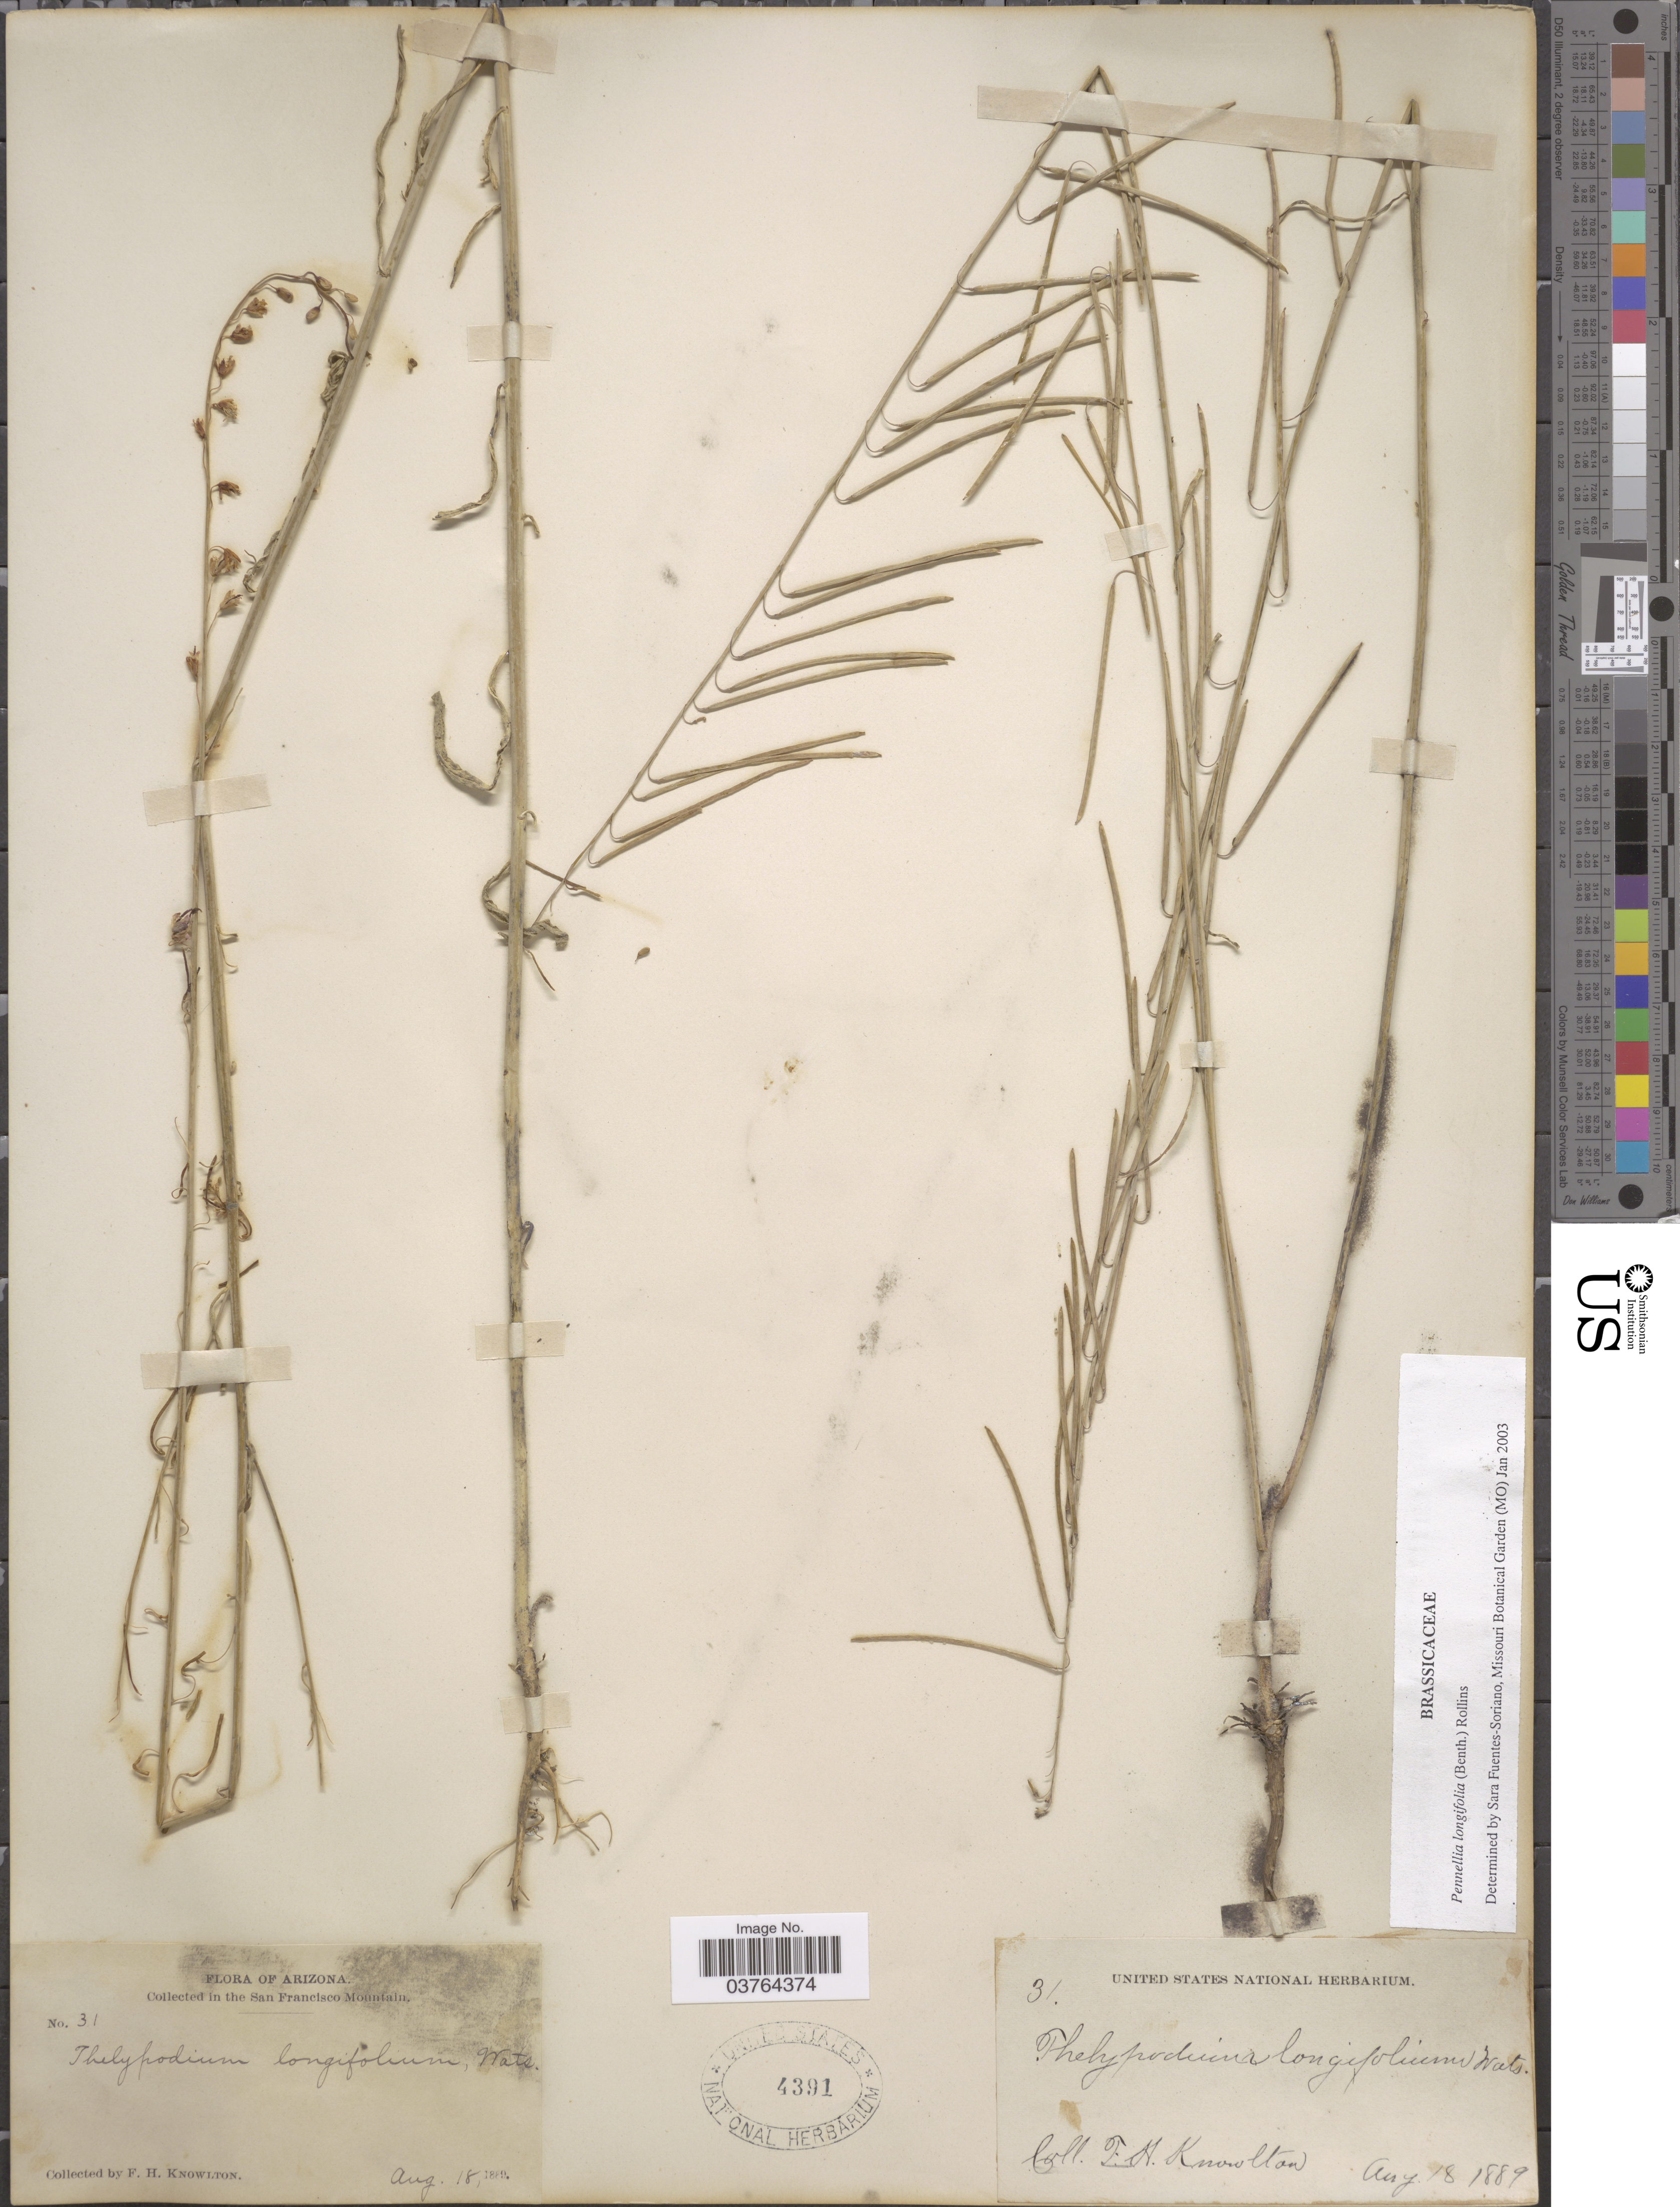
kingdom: Plantae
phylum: Tracheophyta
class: Magnoliopsida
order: Brassicales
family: Brassicaceae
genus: Pennellia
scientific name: Pennellia longifolia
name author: (Benth.) Rollins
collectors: F. H. Knowlton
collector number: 31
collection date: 1889-08-18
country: United States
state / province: Arizona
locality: In the San Francisco Mountain.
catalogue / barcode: US 4391